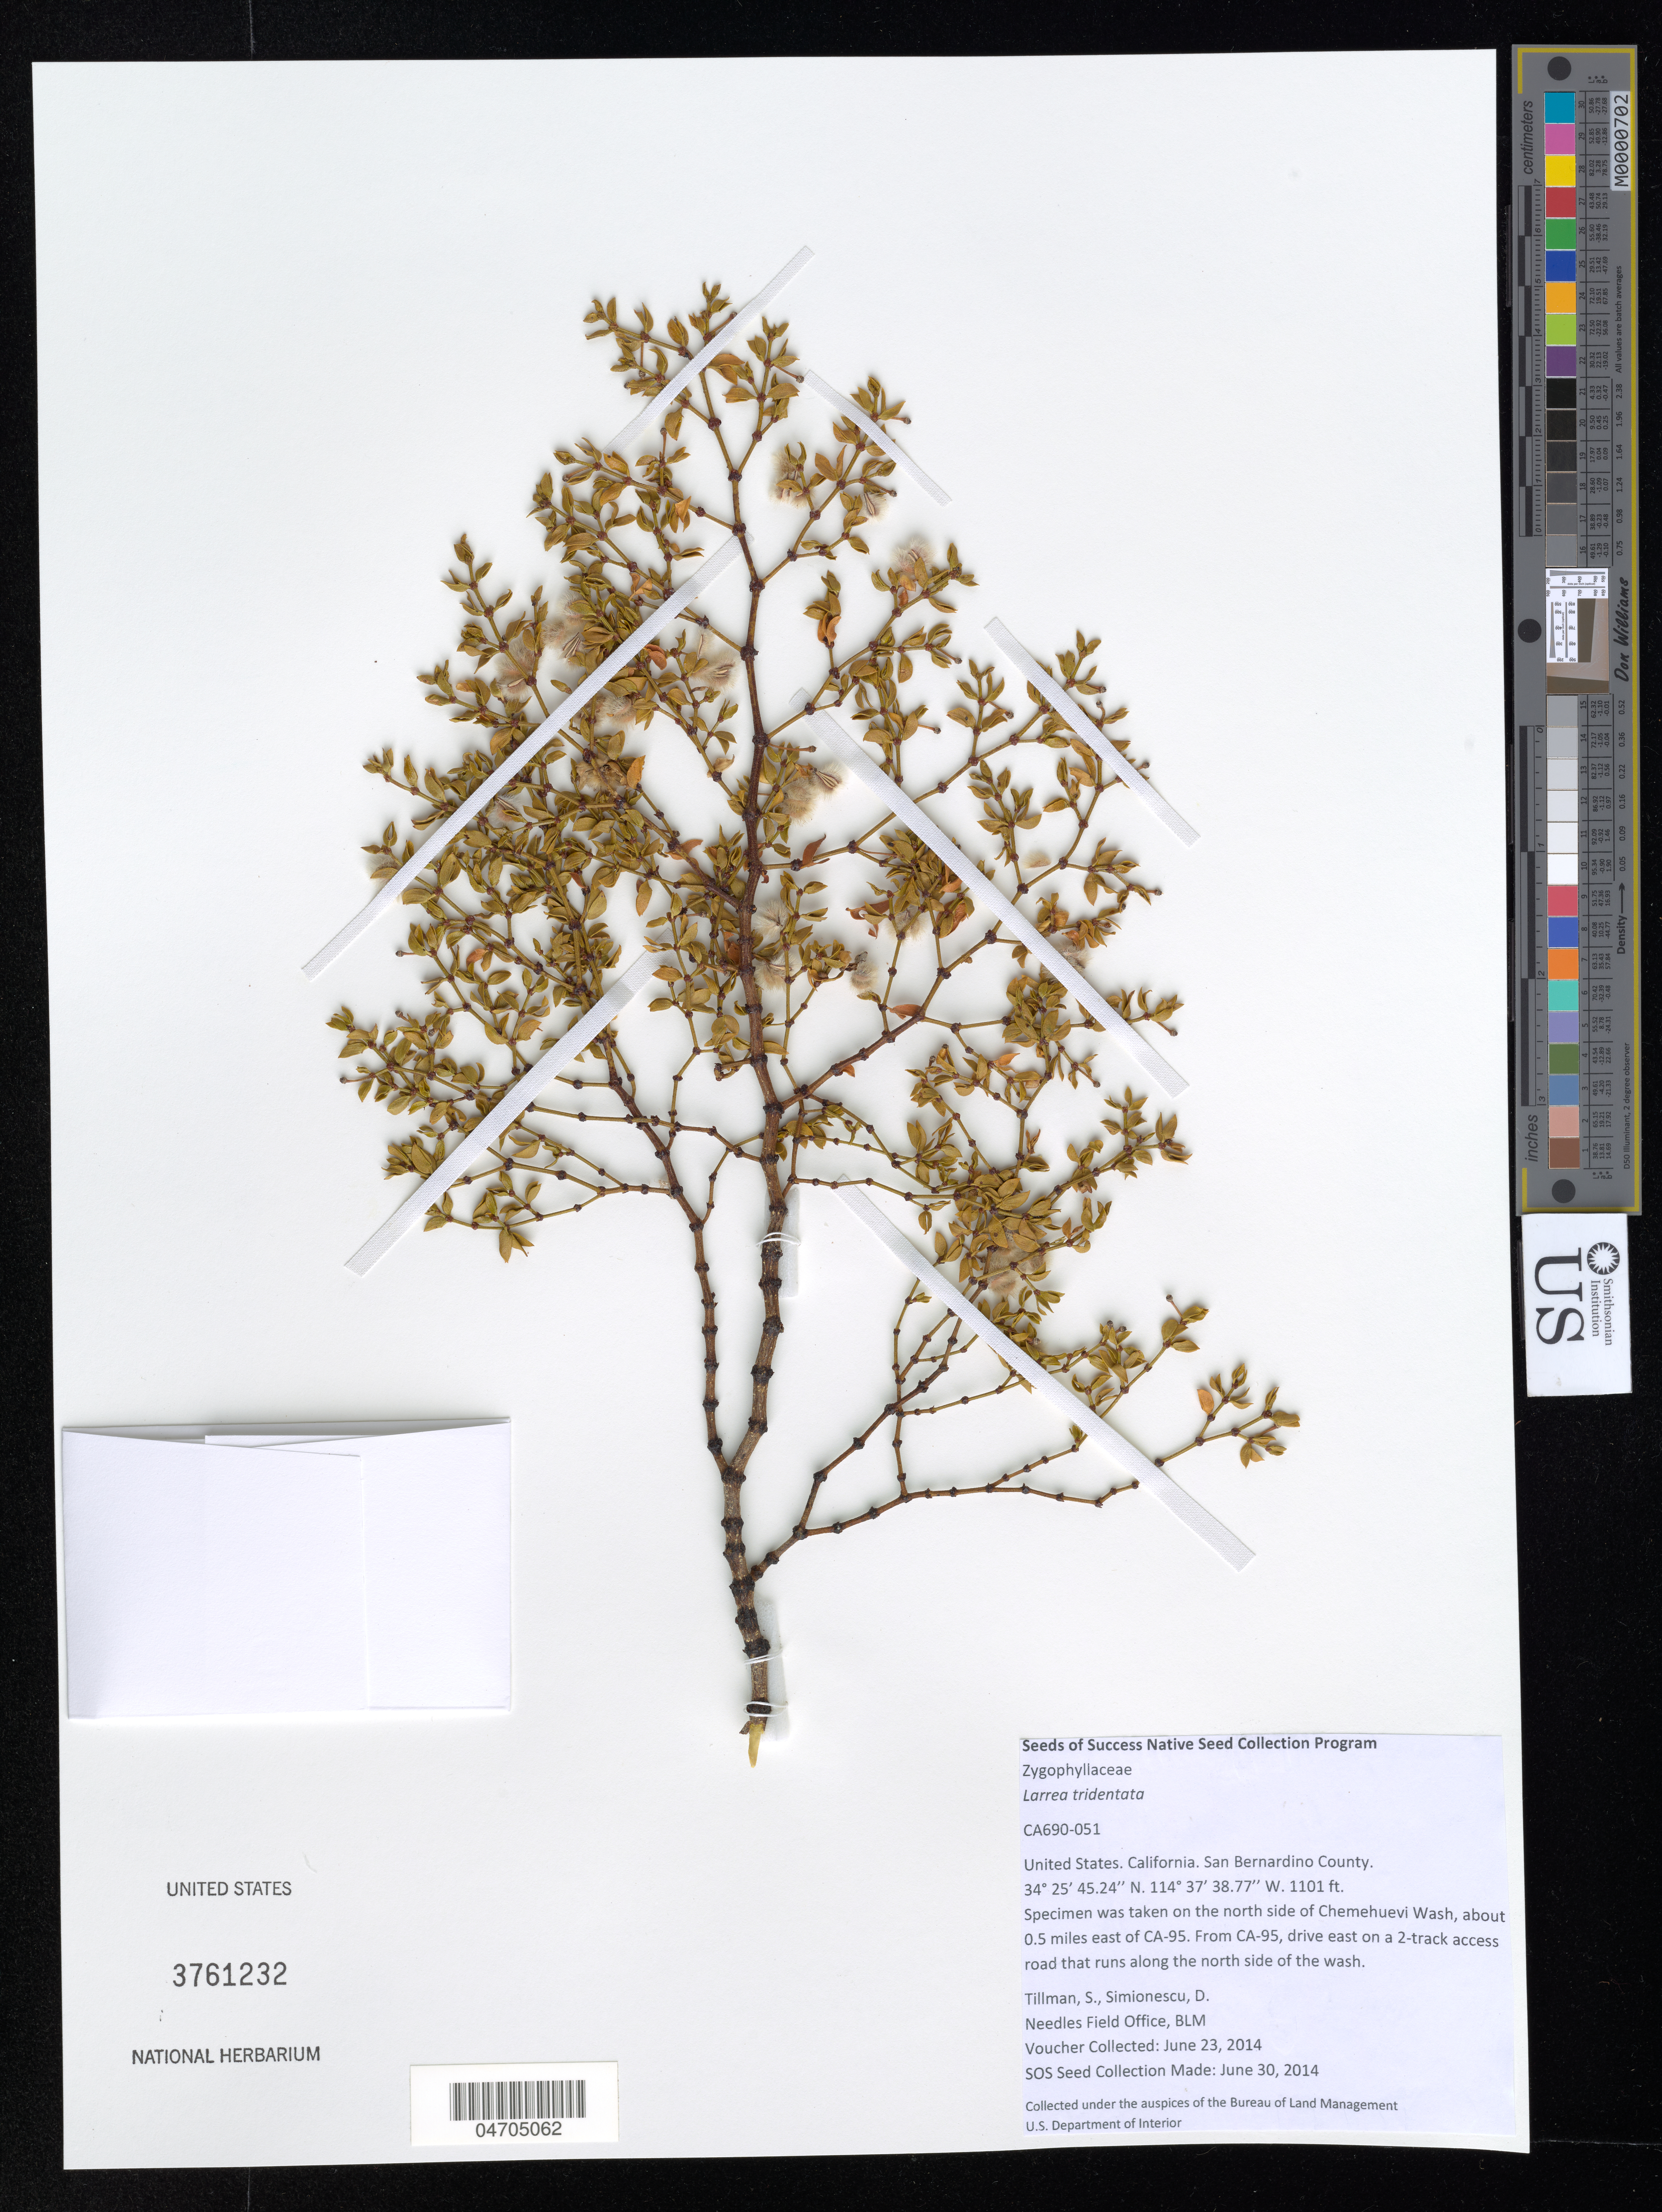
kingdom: Plantae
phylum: Tracheophyta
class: Magnoliopsida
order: Zygophyllales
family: Zygophyllaceae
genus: Larrea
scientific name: Larrea tridentata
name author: (Sessé & Moc. ex DC.) Coville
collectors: S. Tillman & D. Simionescu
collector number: CA690-051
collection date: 2014-06-23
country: United States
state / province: California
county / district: San Bernardino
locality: San Bernardino County. Specimen was take on the north side of Chemehuevi Wash, about 0.5 miles east of CA-95. From CA-95, drive east on a 2-track access road that runs along the north side of the wash.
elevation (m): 336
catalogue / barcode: US 3761232